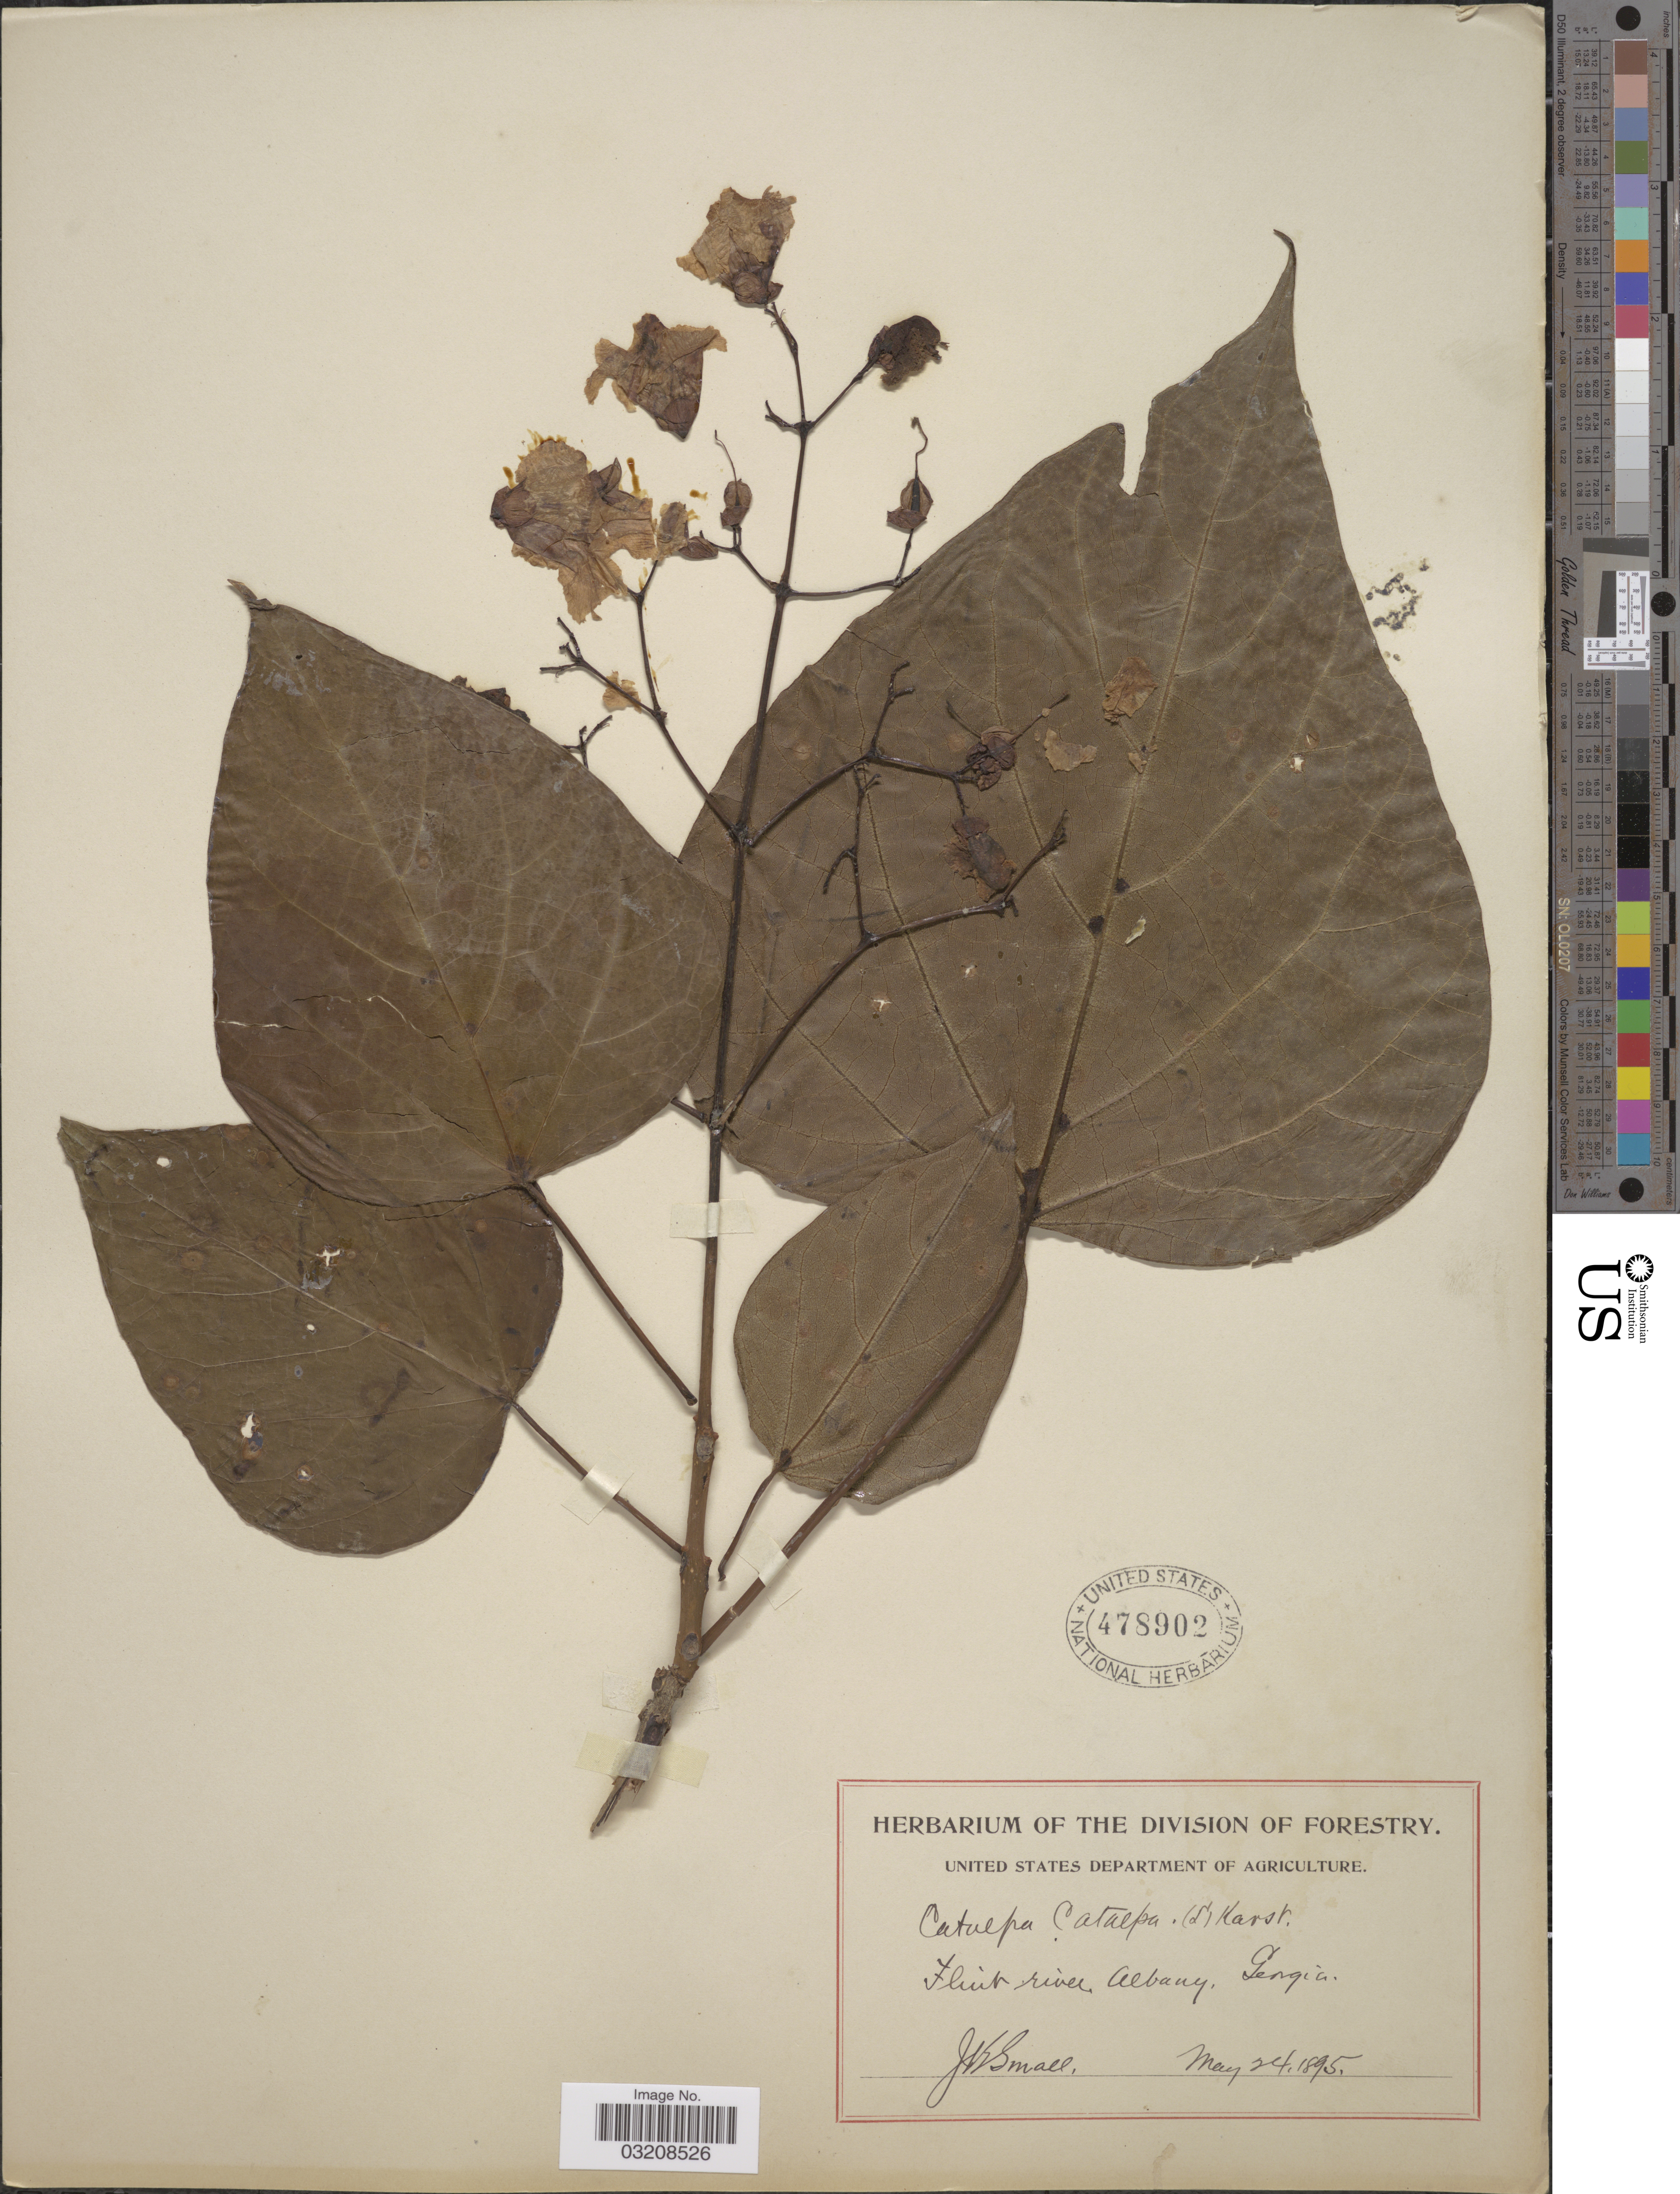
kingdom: Plantae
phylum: Tracheophyta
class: Magnoliopsida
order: Lamiales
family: Bignoniaceae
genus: Catalpa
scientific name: Catalpa bignonioides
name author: Walter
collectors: J. K. Small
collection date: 1895-05-24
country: United States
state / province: Georgia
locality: Fluit river, Albany.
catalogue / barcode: US 478902